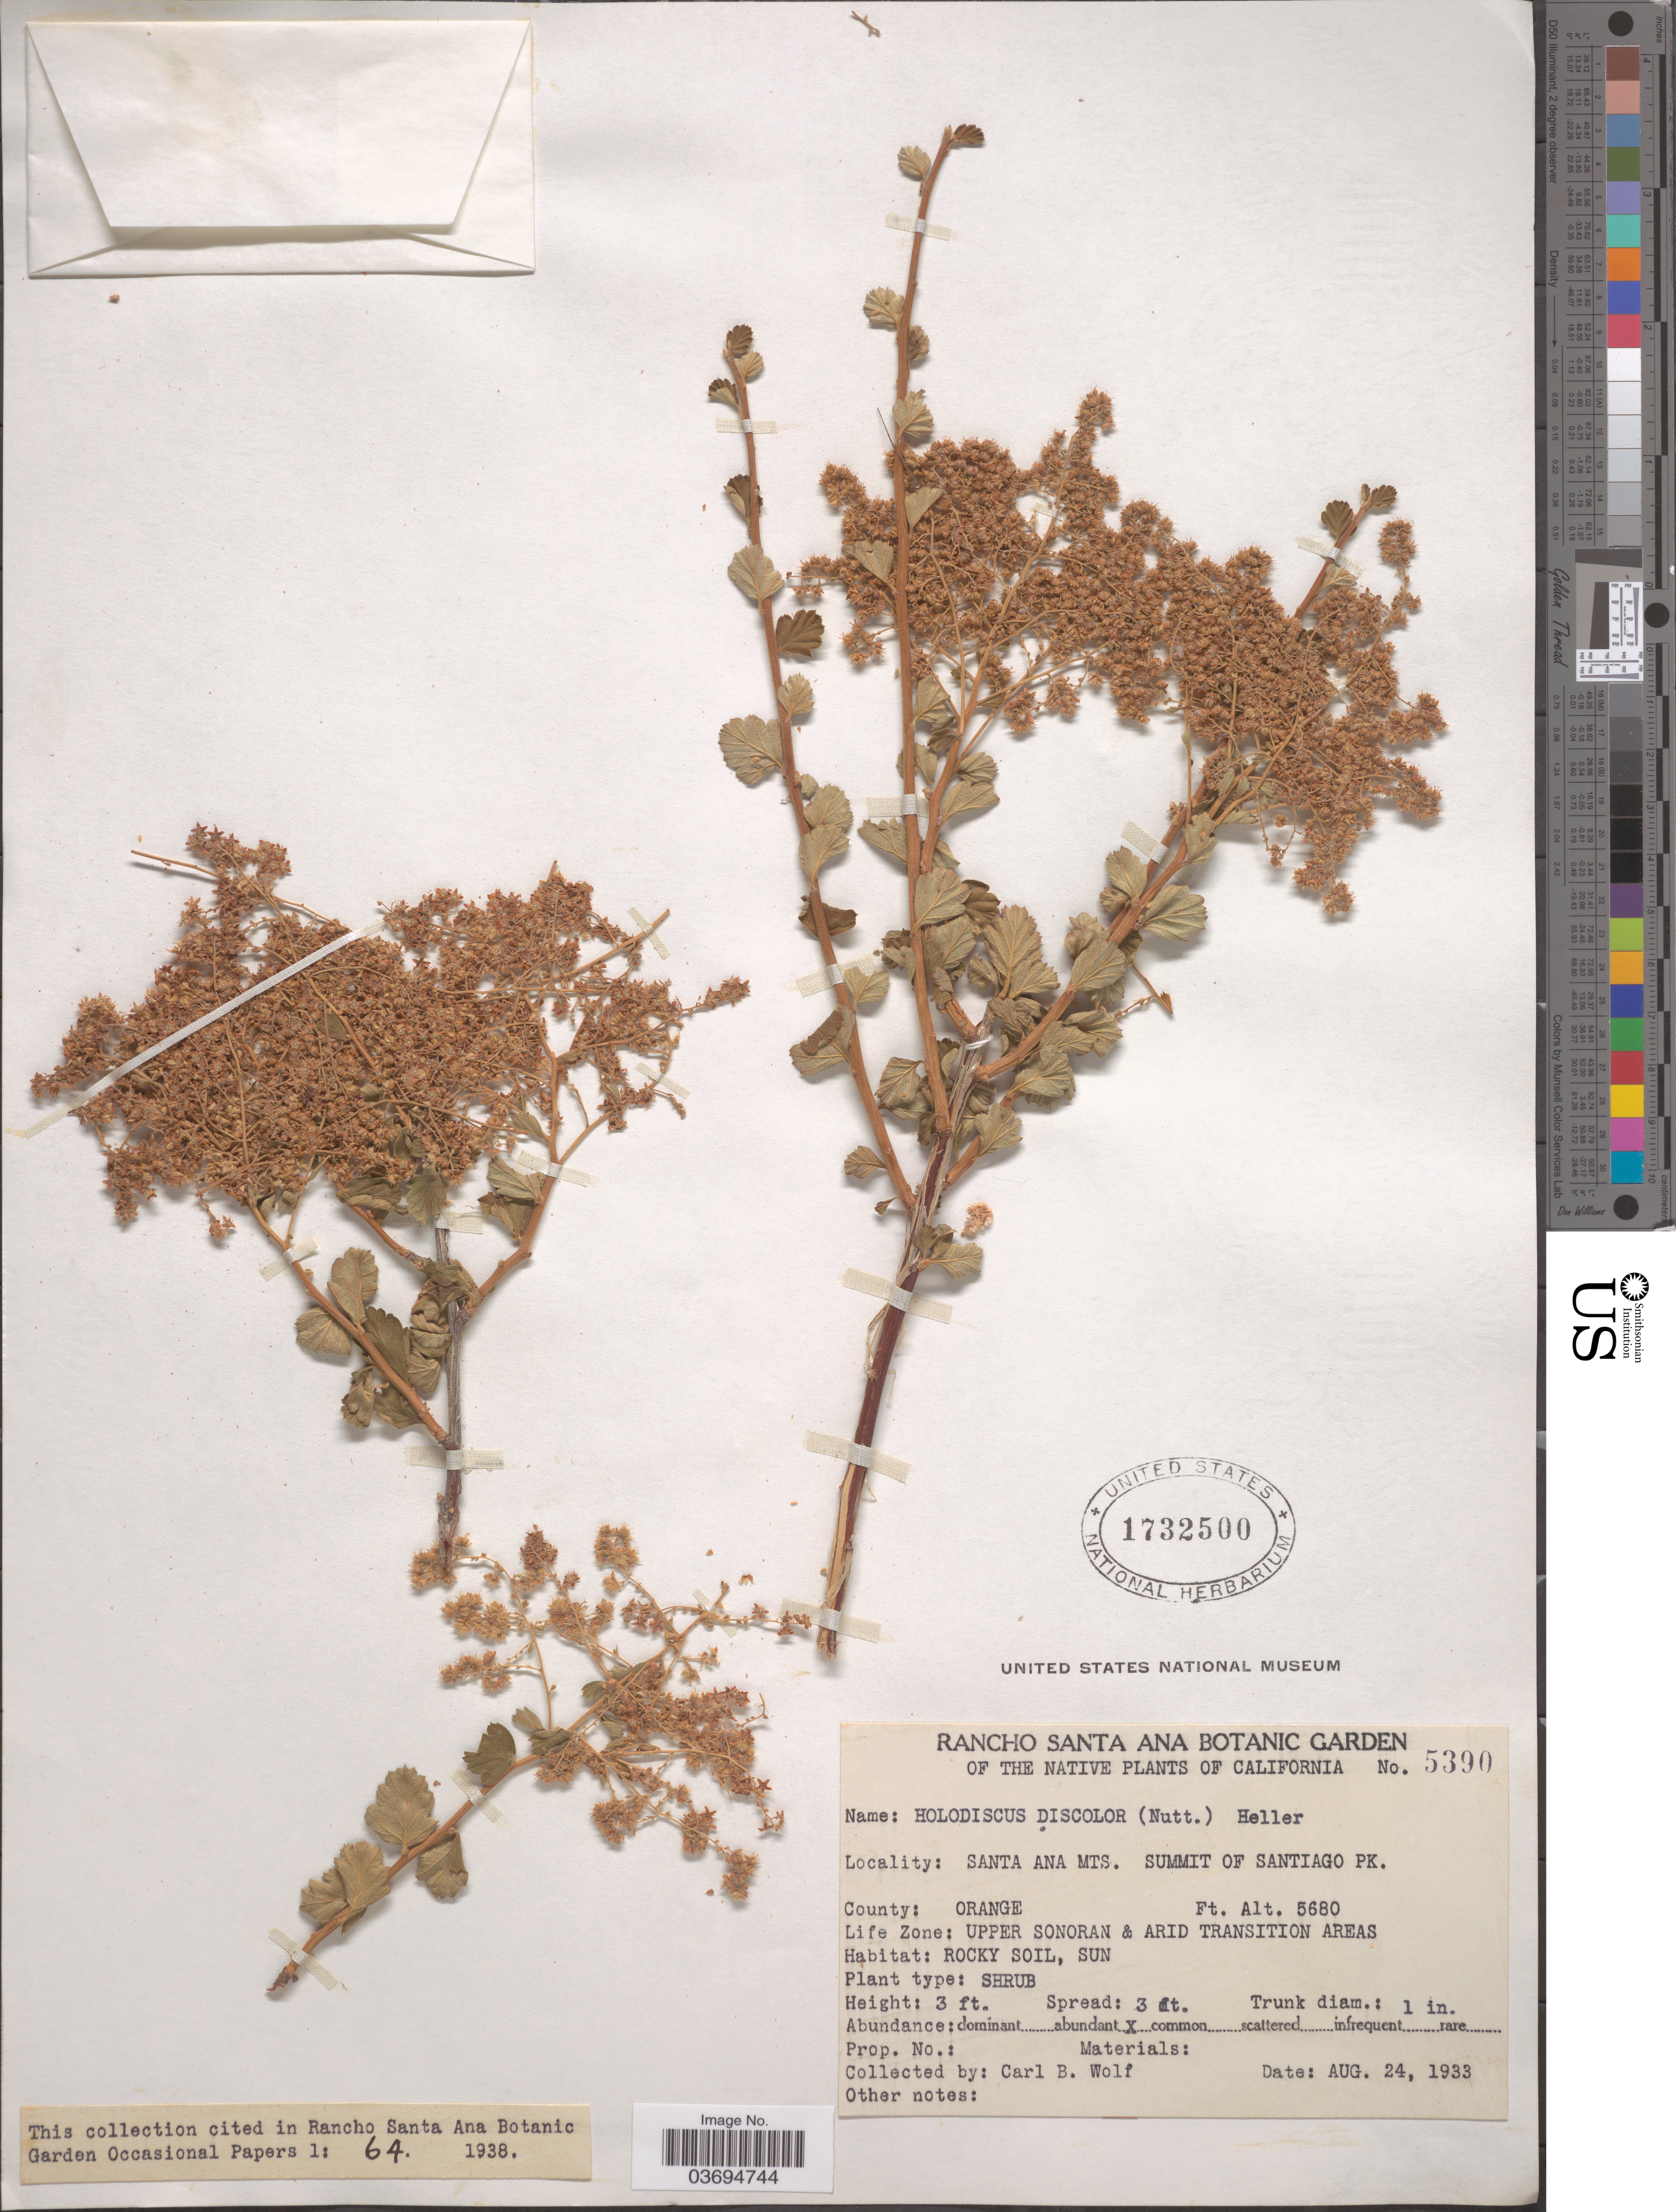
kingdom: Plantae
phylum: Tracheophyta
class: Magnoliopsida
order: Rosales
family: Rosaceae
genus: Holodiscus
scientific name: Holodiscus discolor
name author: (Pursh) Maxim.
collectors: C. B. Wolf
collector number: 5390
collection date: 1933-08-24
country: United States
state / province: California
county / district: Orange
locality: Santa Ana Mts. Summit of Santiago PK. County: Orange. Life Zone: Upper Sonoran & Arid Transition Areas.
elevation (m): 1731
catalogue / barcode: US 1732500